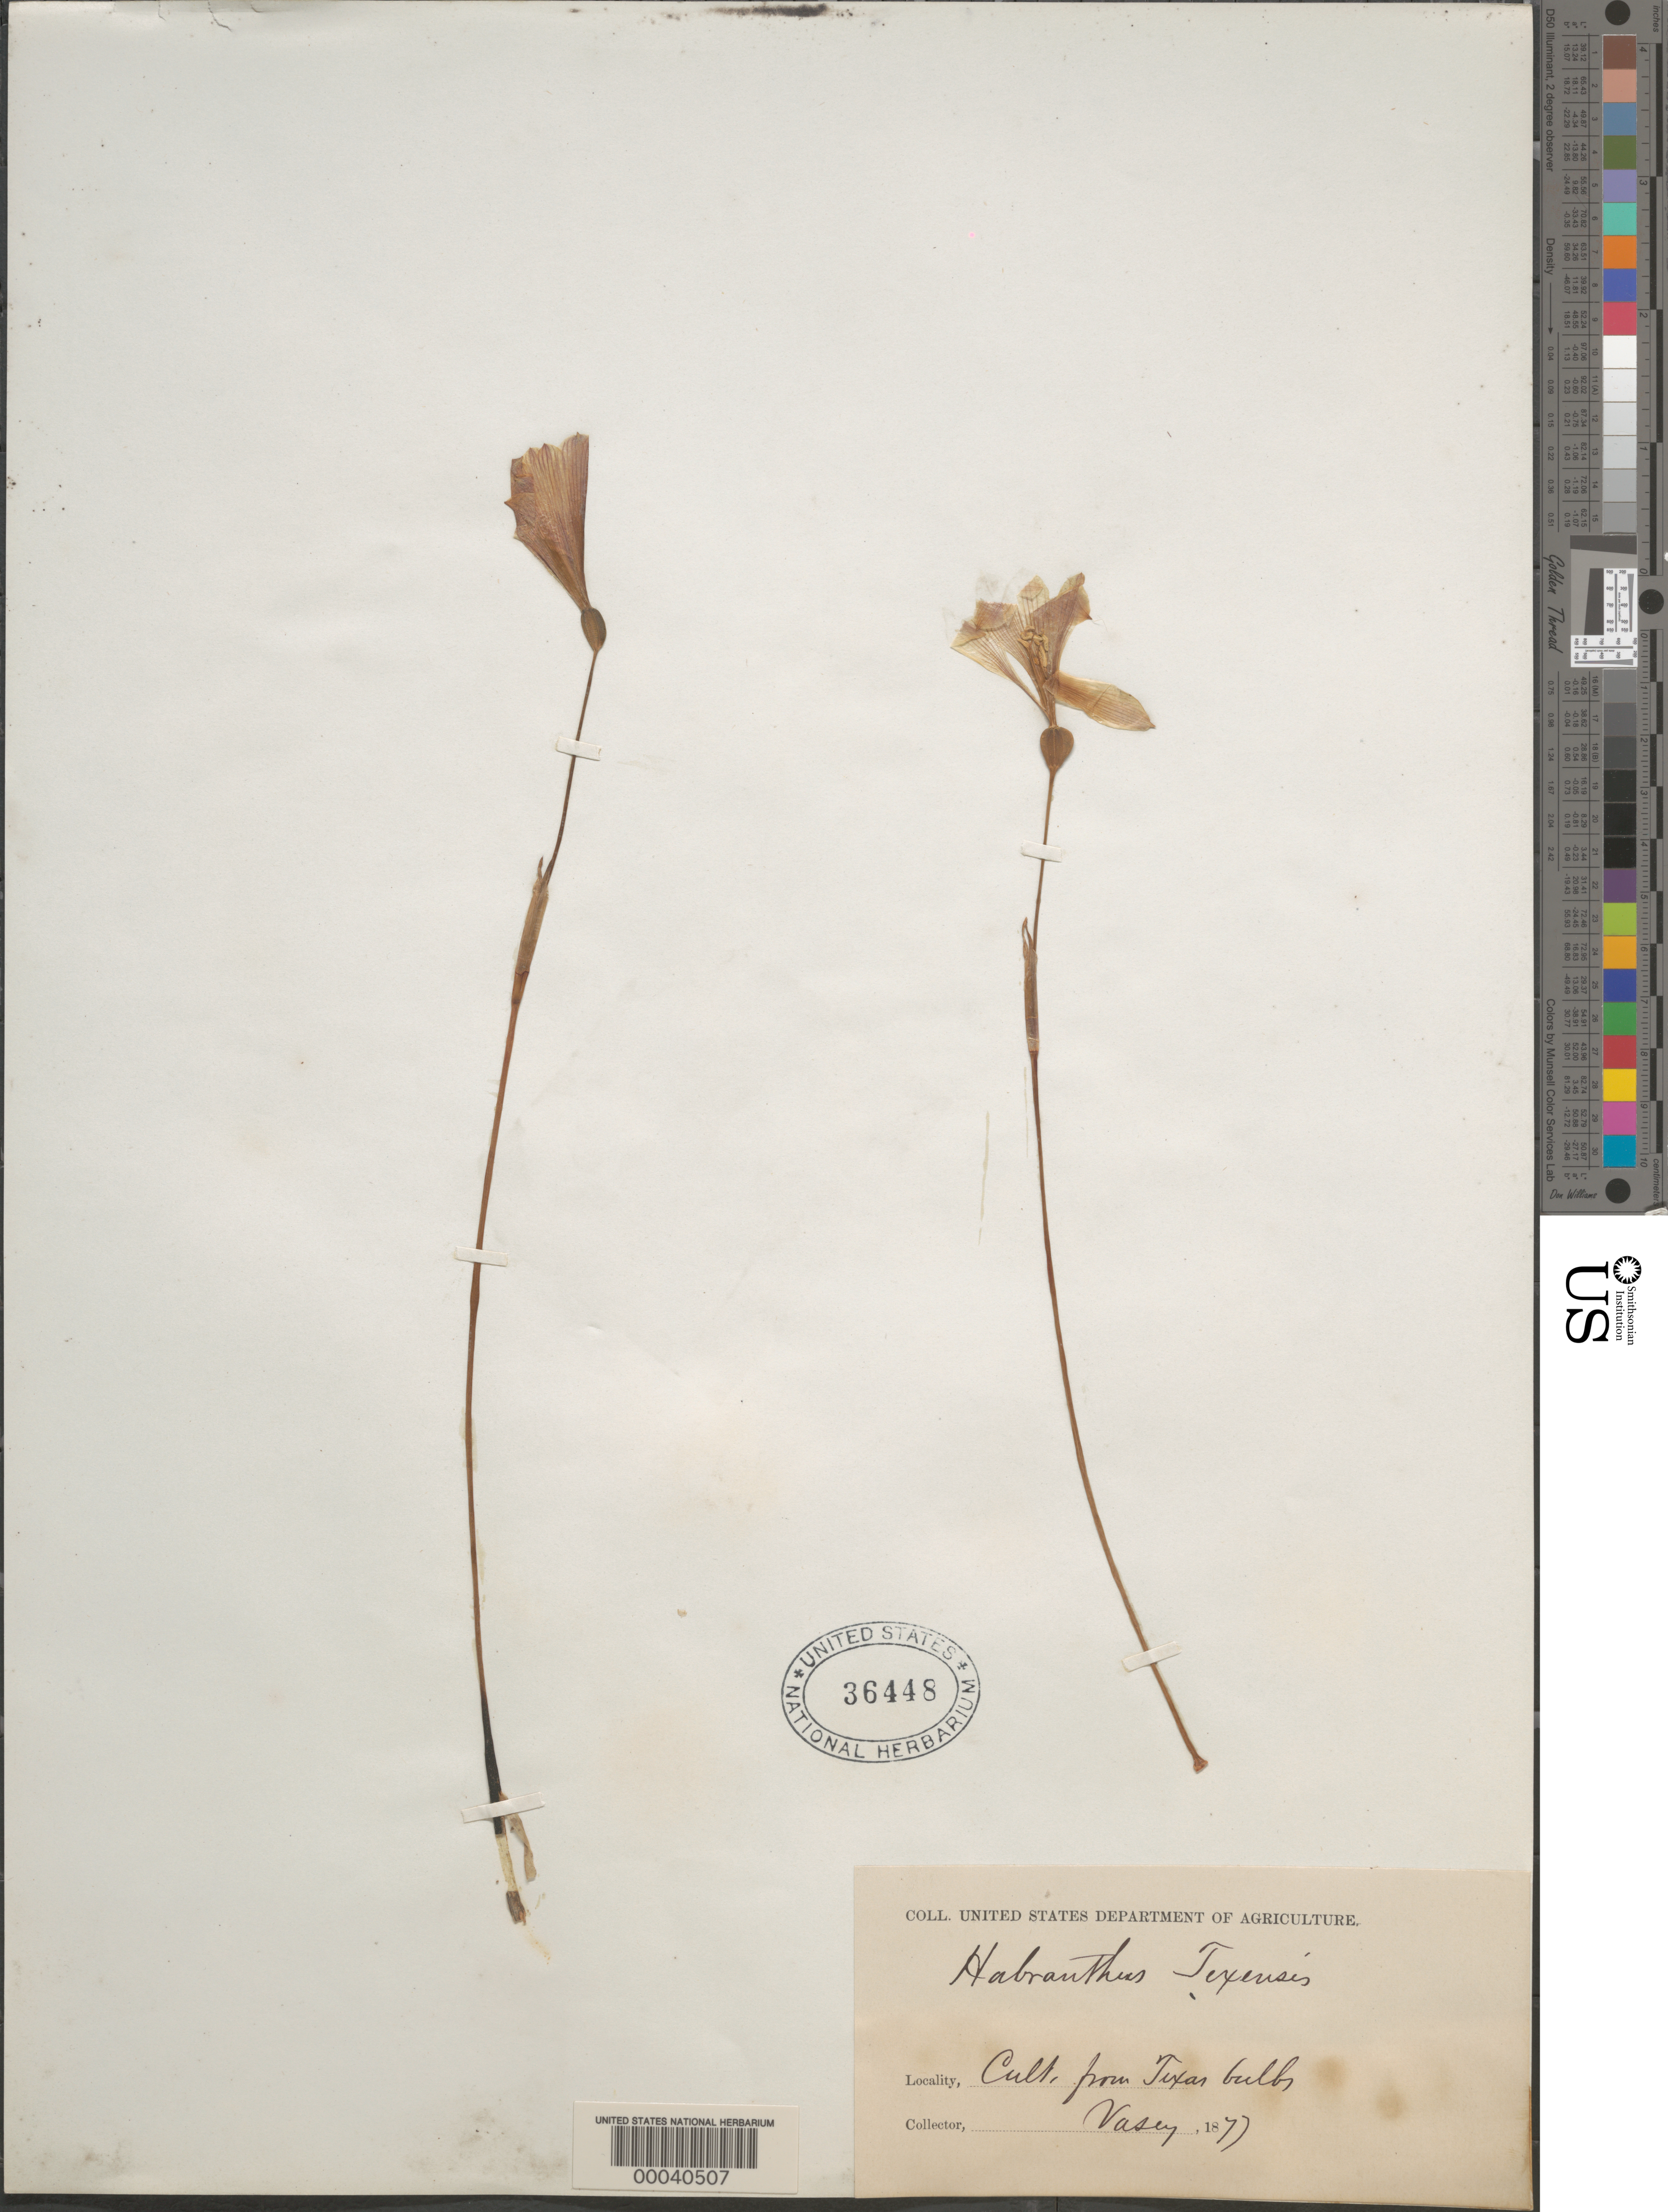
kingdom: Plantae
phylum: Tracheophyta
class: Liliopsida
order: Asparagales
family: Amaryllidaceae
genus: Zephyranthes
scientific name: Zephyranthes tubispatha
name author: (L'Hér.) Hub.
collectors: G. R. Vasey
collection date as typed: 1877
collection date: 1877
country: United States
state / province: Texas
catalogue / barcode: US 36448